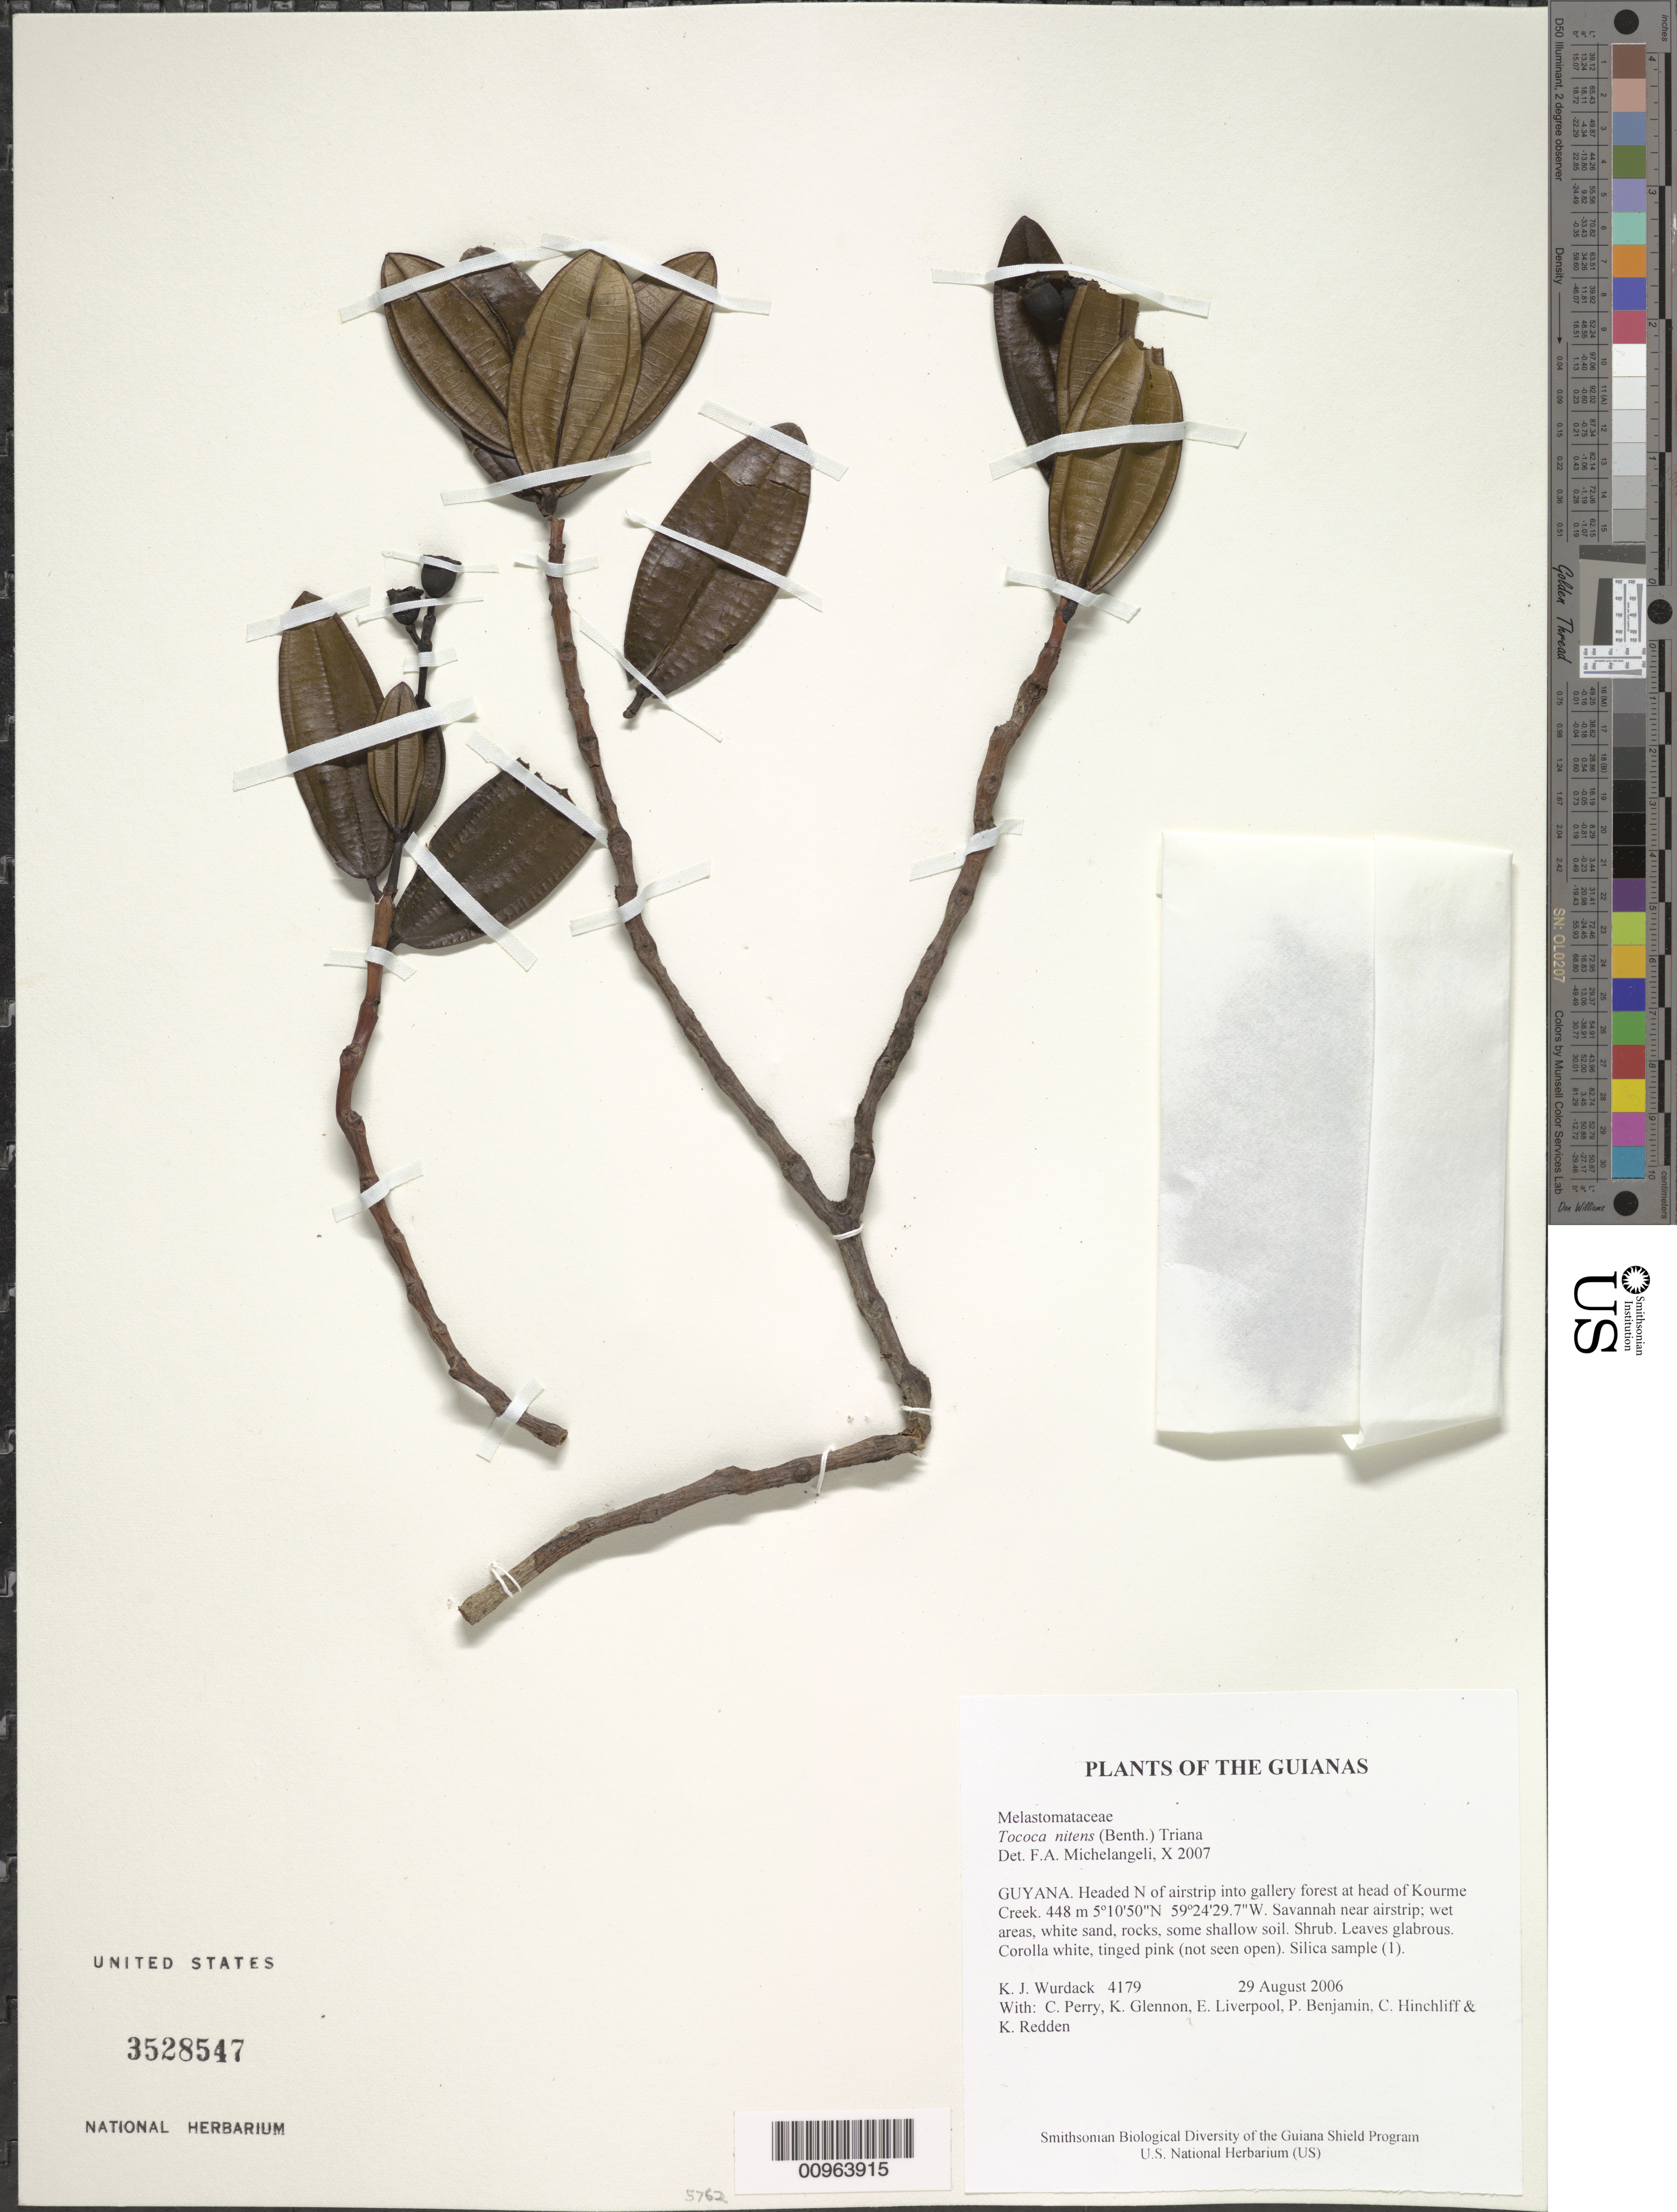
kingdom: Plantae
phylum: Tracheophyta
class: Magnoliopsida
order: Myrtales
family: Melastomataceae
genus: Tococa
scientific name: Tococa nitens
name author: (Benth.) Triana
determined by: Michelangeli, F. A.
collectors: K. Wurdack, C. Perry, K. Glennon, E. Liverpool, P. Benjamin, C. E. Hinchliff & K. M. Redden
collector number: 4179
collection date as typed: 29 August 2006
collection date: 2006-08-29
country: Guyana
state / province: Potaro-Siparuni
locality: Headed N of airstrip into gallery forest at head of Kourme Creek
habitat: Savanna near airstrip; wet areas, white sand, rocks, some shallow soil.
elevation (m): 448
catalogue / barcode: US 3528547